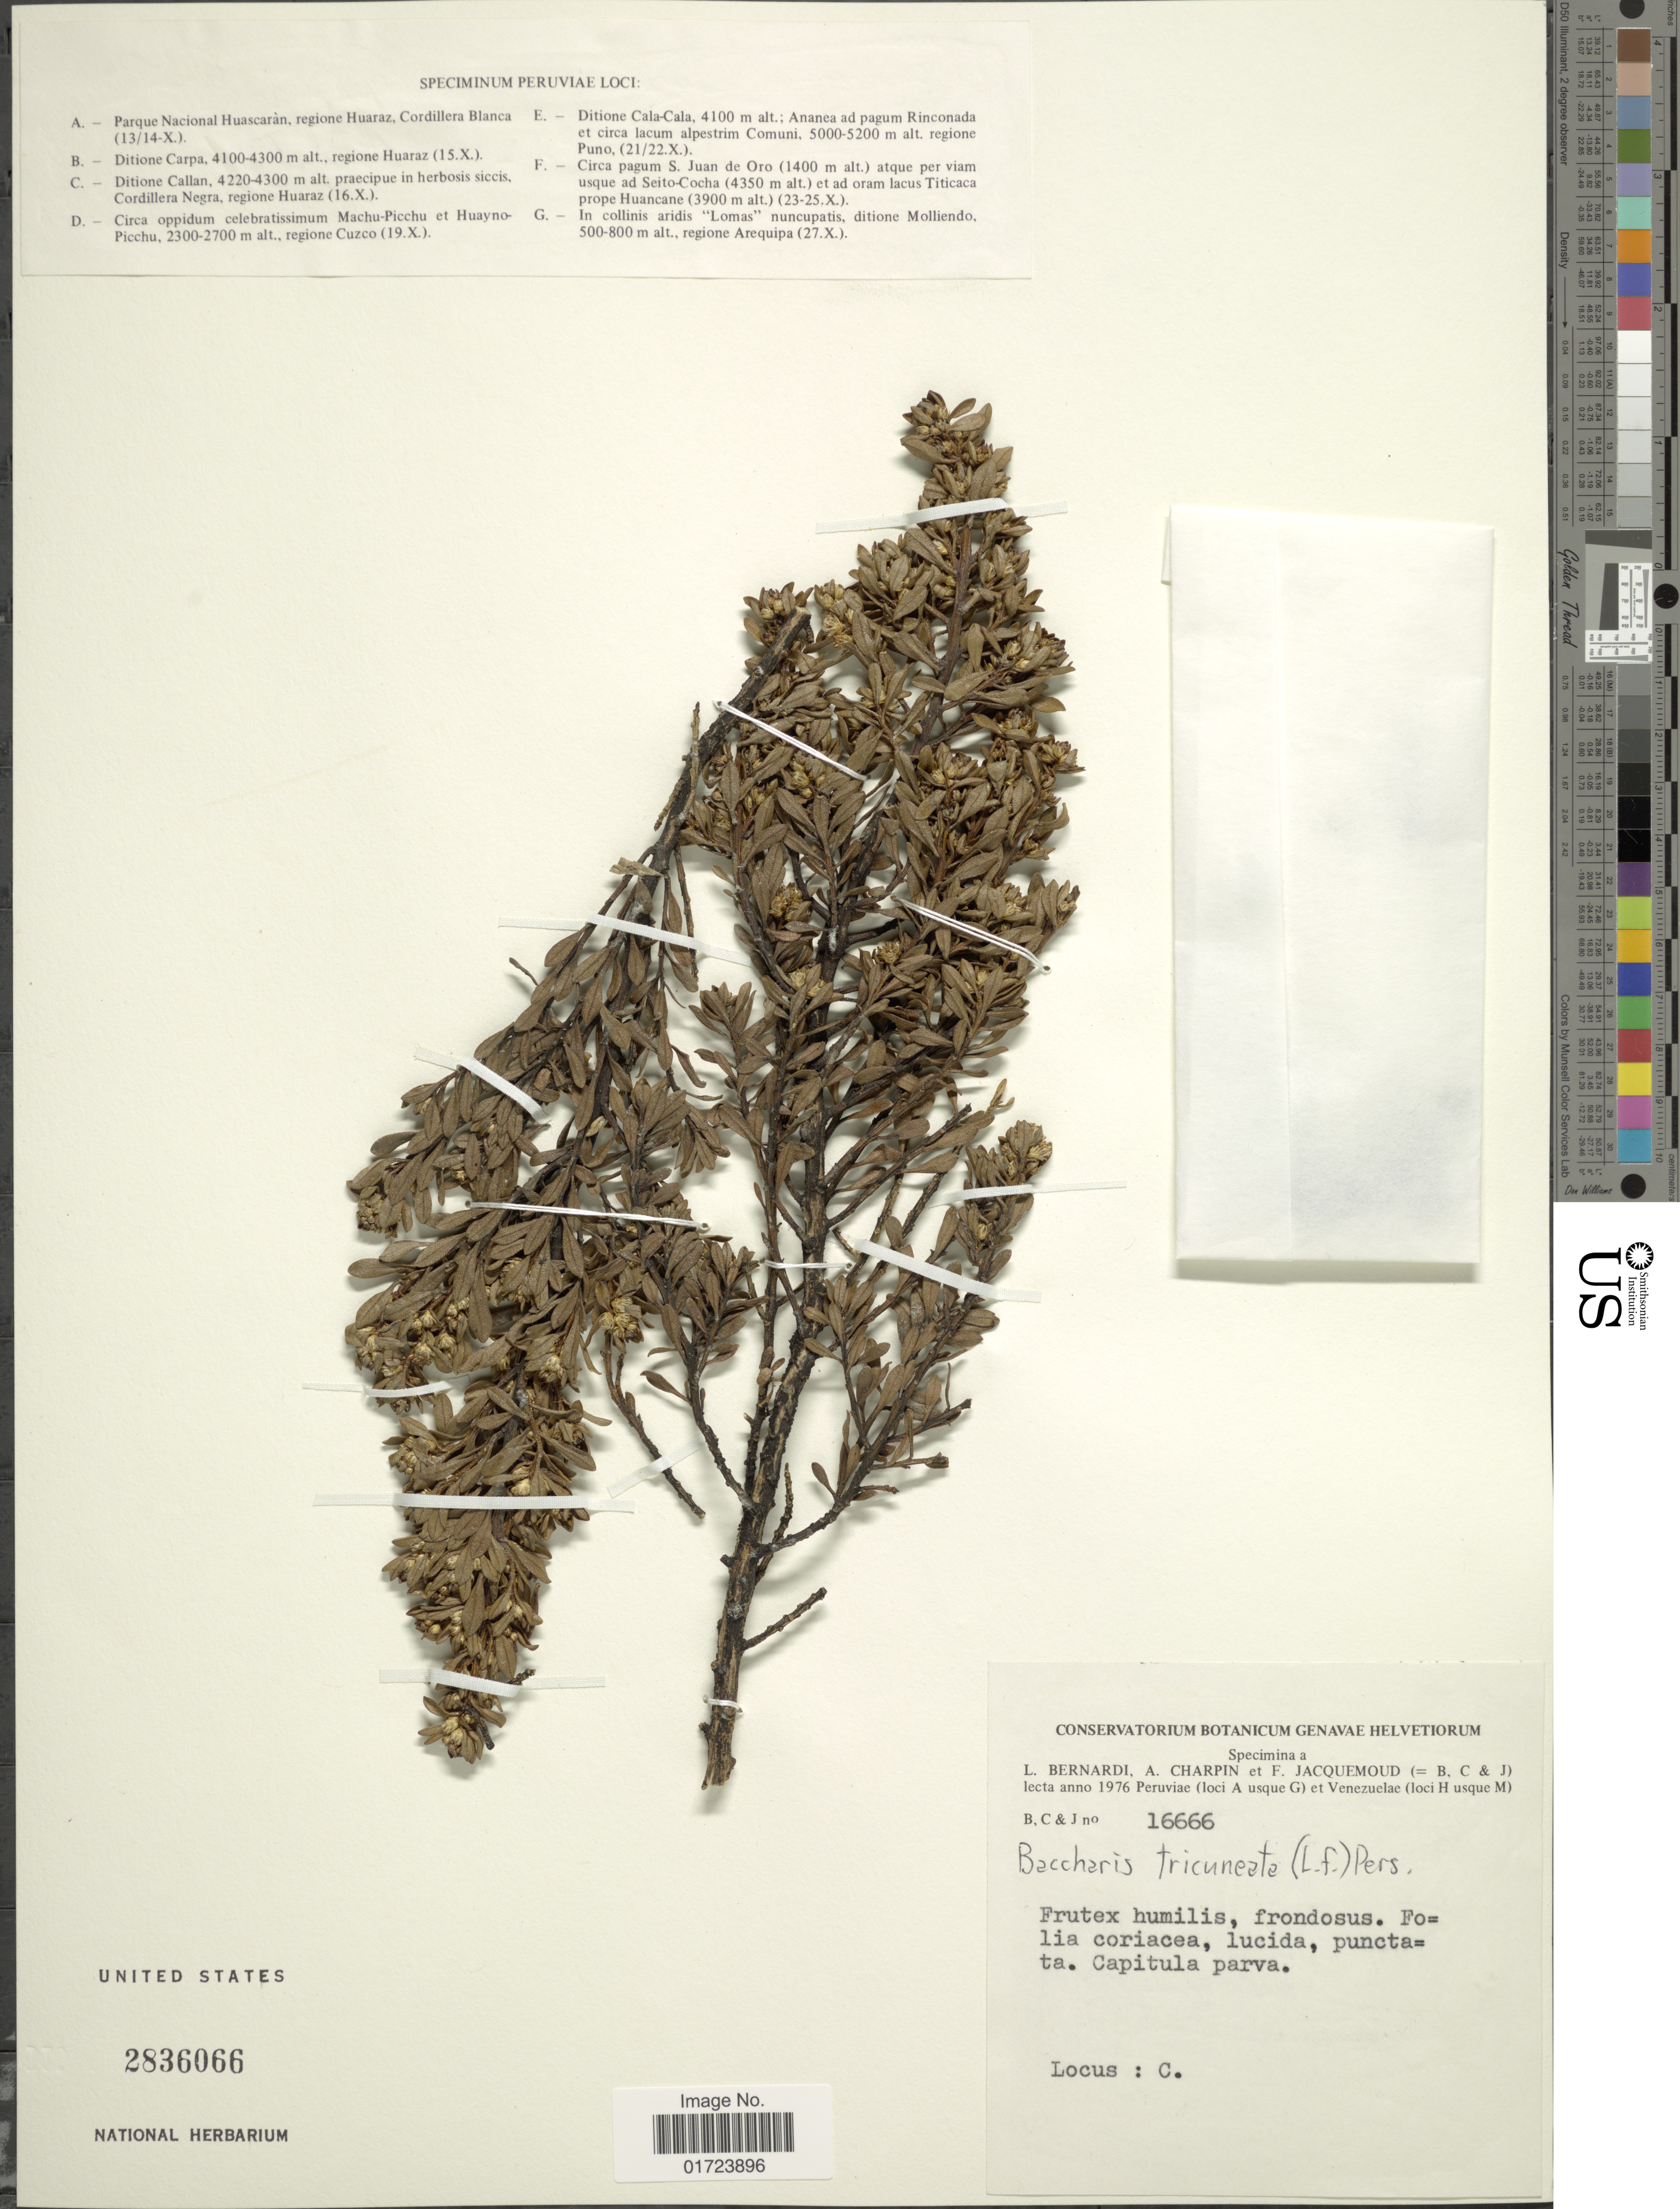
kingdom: Plantae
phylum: Tracheophyta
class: Magnoliopsida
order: Asterales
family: Asteraceae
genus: Baccharis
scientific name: Baccharis tricuneata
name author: (L. f.) Pers.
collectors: L. Bernardi, A. Charpin & F. Jacquemoud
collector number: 16666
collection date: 1976-10-16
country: Peru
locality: Ditione Callan, praecipue in herbosis siccis, Cordillera Negra , regione Huaraz.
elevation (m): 4220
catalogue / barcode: US 2836066